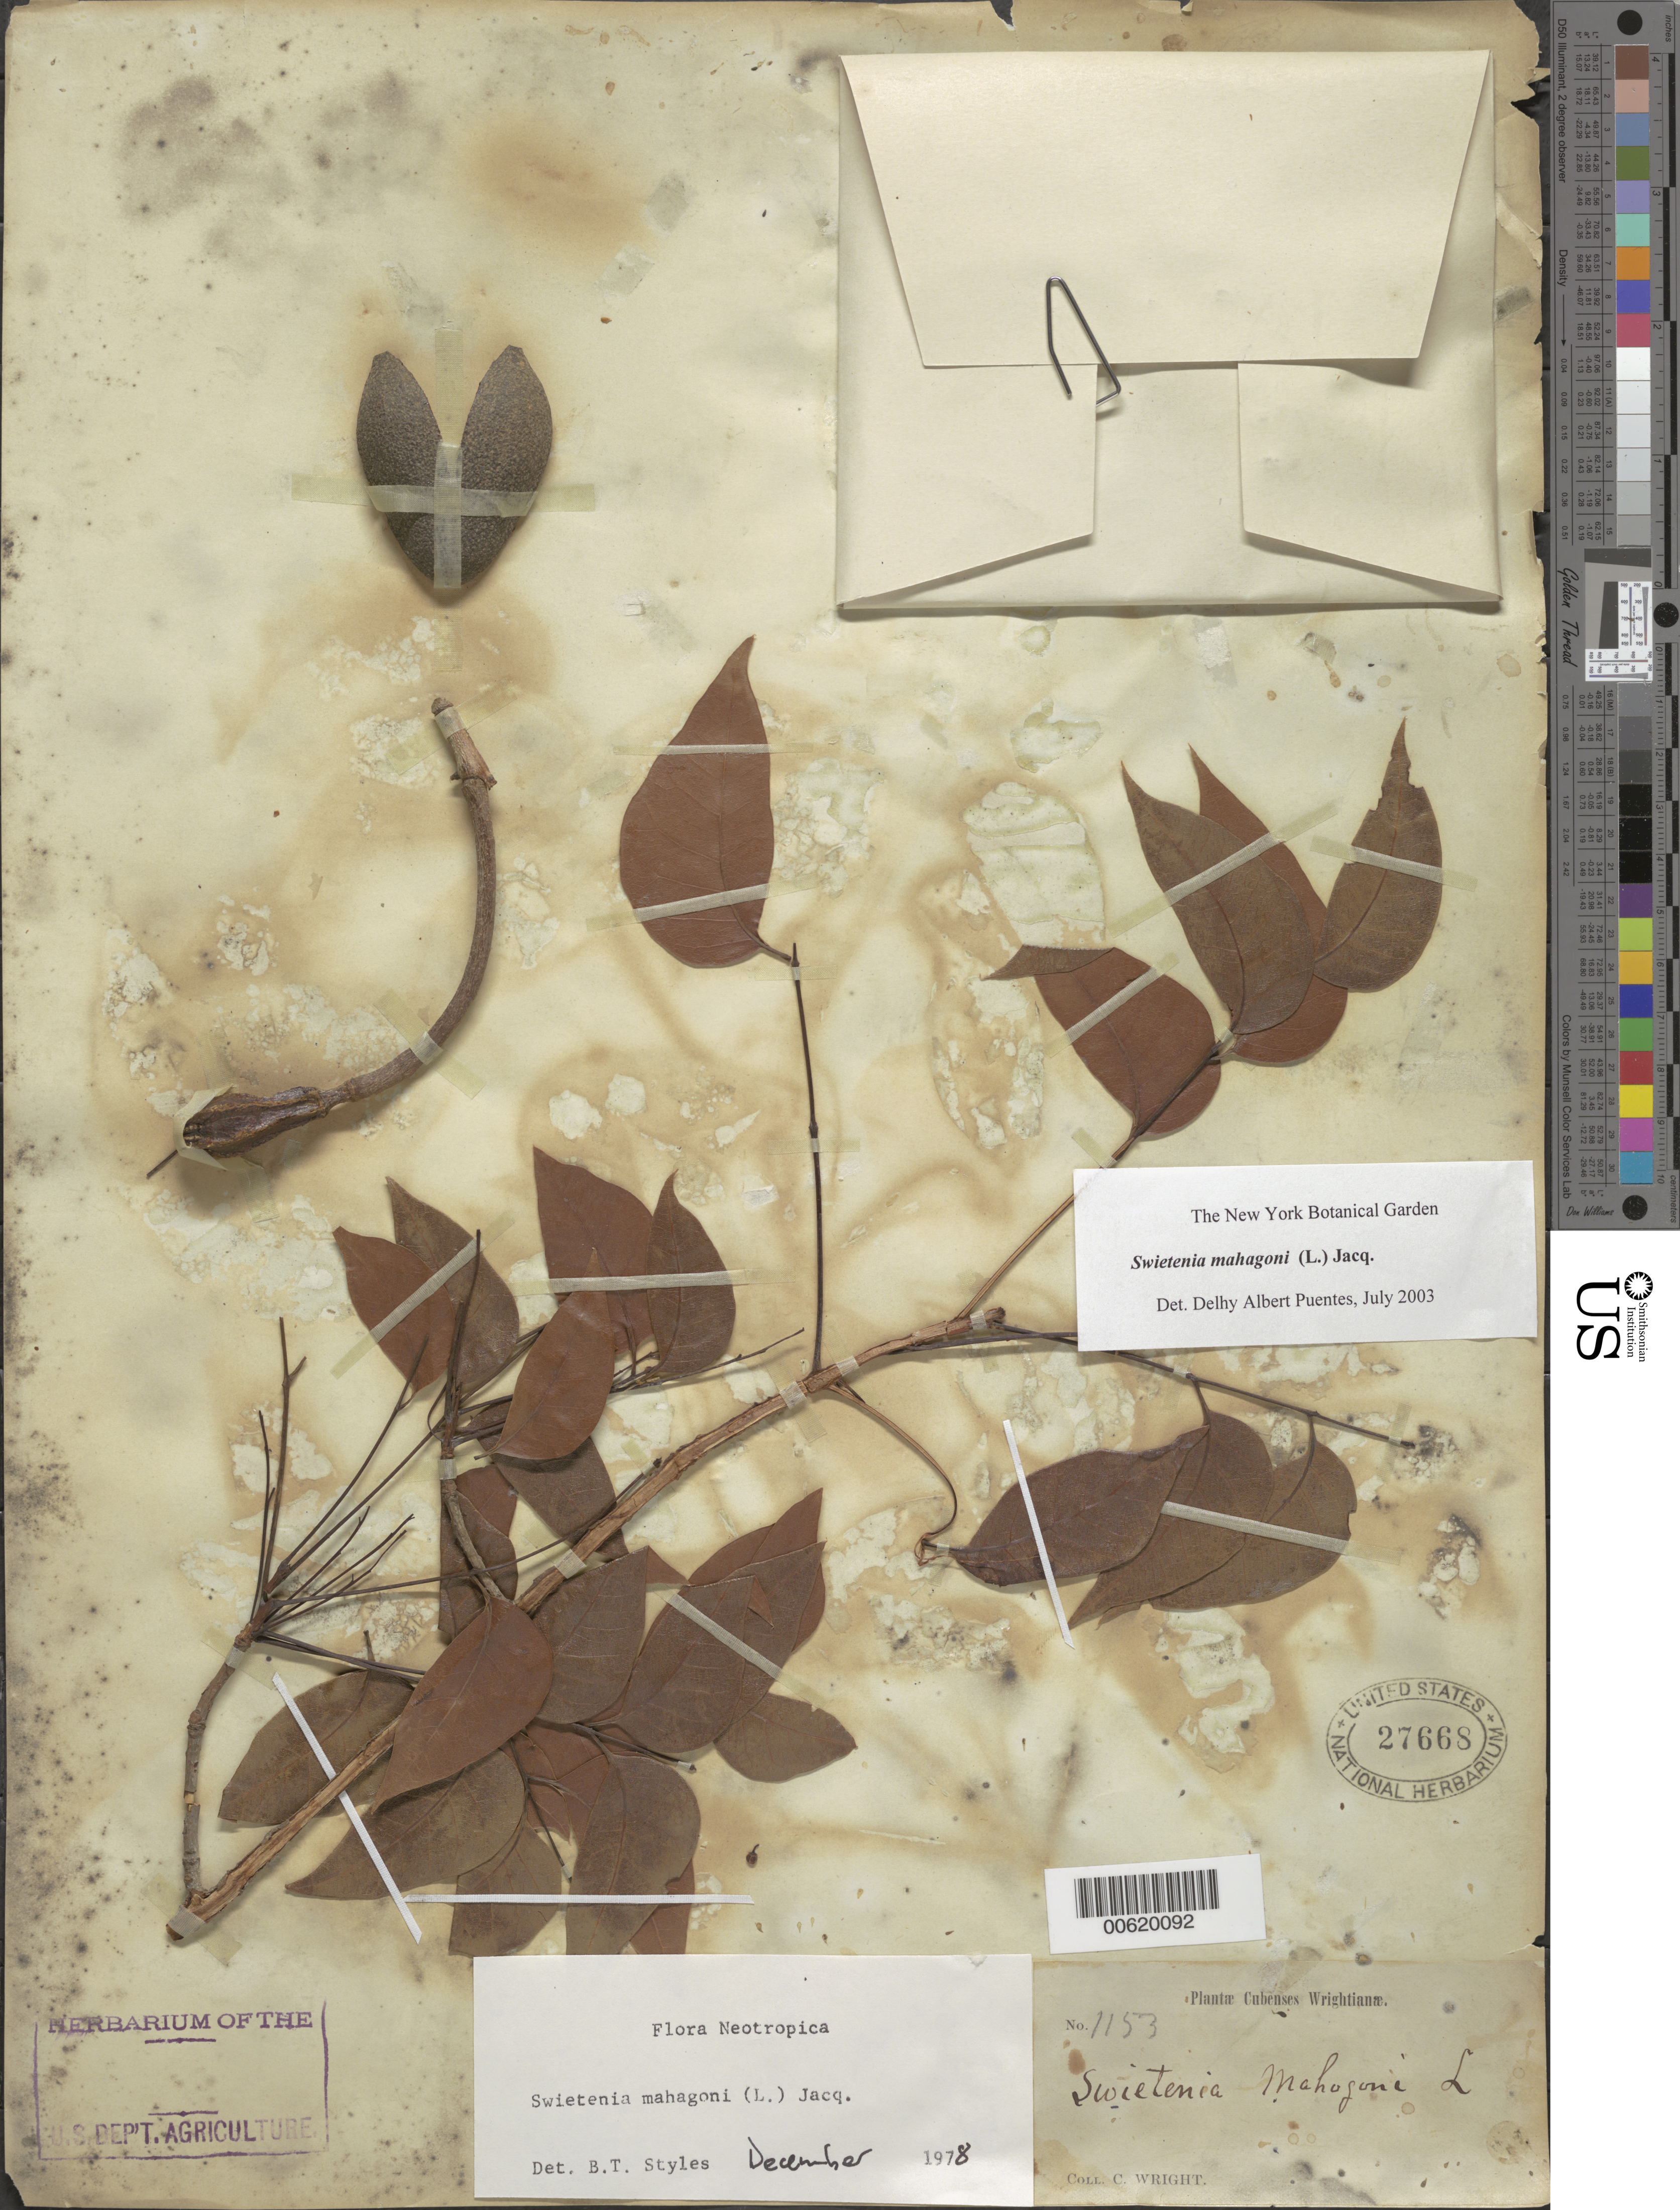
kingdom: Plantae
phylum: Tracheophyta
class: Magnoliopsida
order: Sapindales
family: Meliaceae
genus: Swietenia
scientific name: Swietenia mahagoni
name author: (L.) Jacq.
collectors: C. Wright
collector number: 1153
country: Cuba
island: Greater Antilles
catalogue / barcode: US 27668